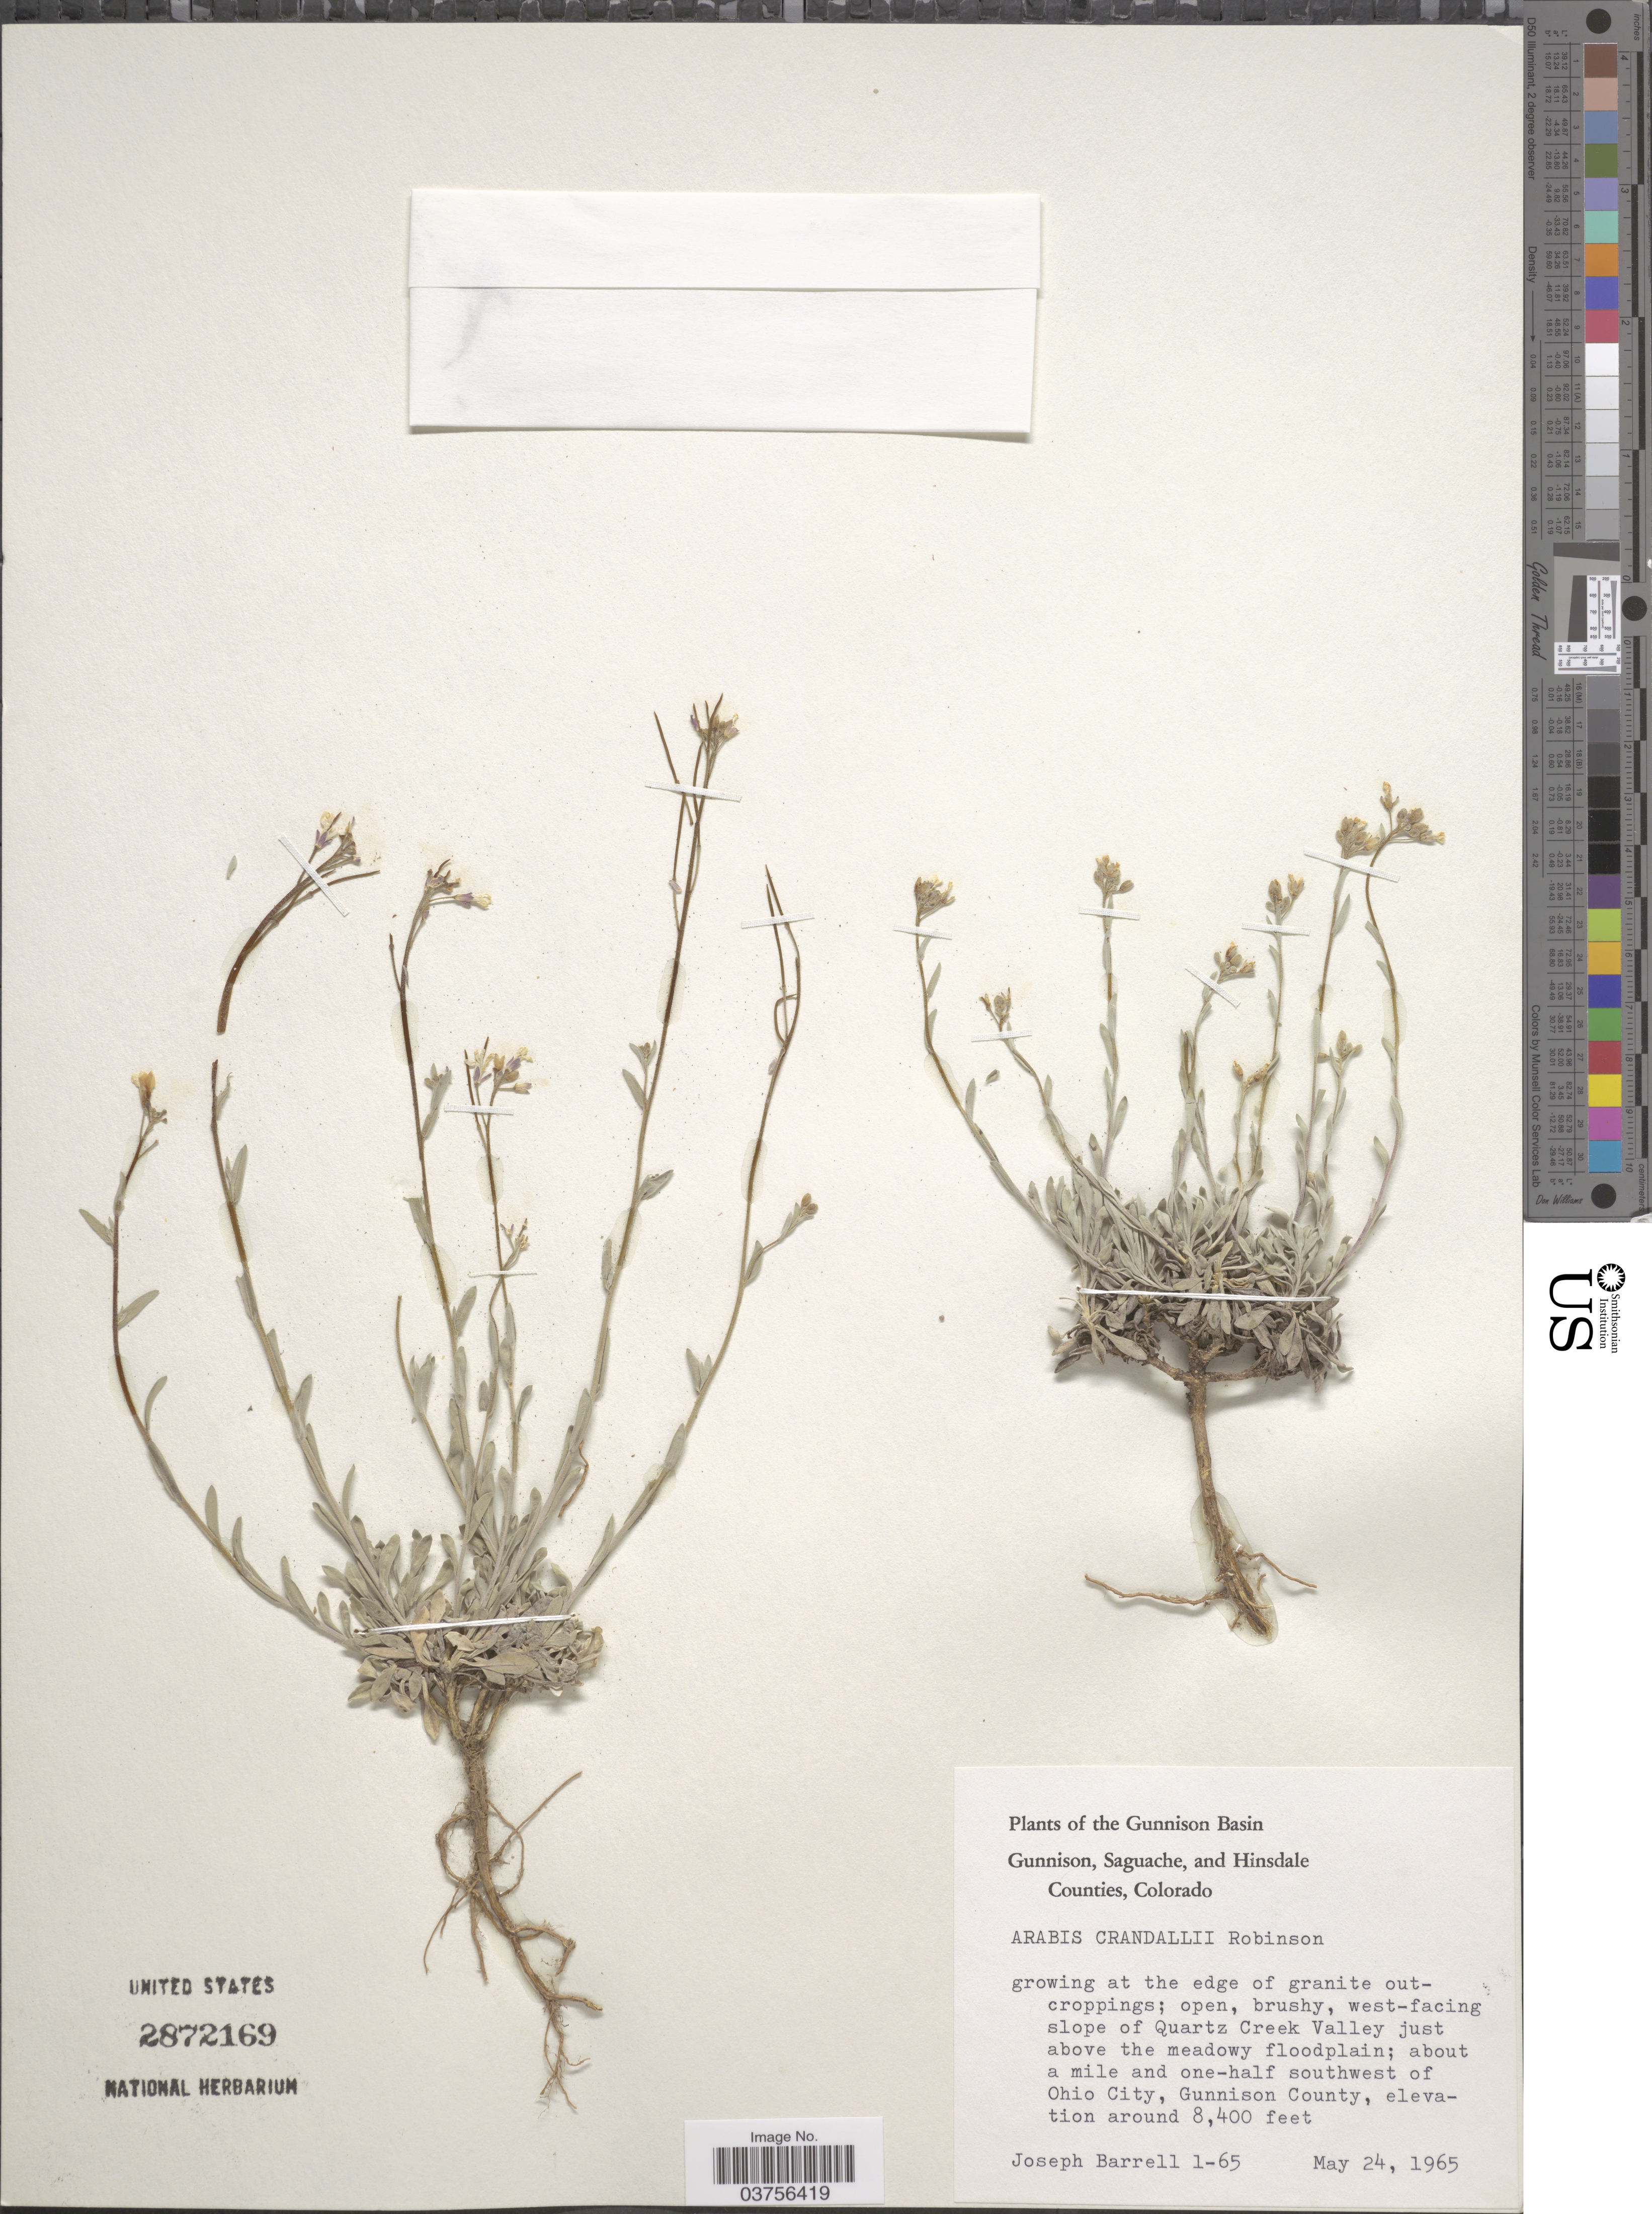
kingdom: Plantae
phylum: Tracheophyta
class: Magnoliopsida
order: Brassicales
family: Brassicaceae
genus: Arabis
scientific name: Arabis crandallii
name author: B.L. Rob.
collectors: J. Barrell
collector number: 1-65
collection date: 1965-05-24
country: United States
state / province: Colorado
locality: The Gunnison Basin. West-facing slope of Quartz Creek Valley just above the meadowy floodplain; about a mile and one-half southwest of Ohio City, Gunnison County.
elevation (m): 2560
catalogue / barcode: US 2872169